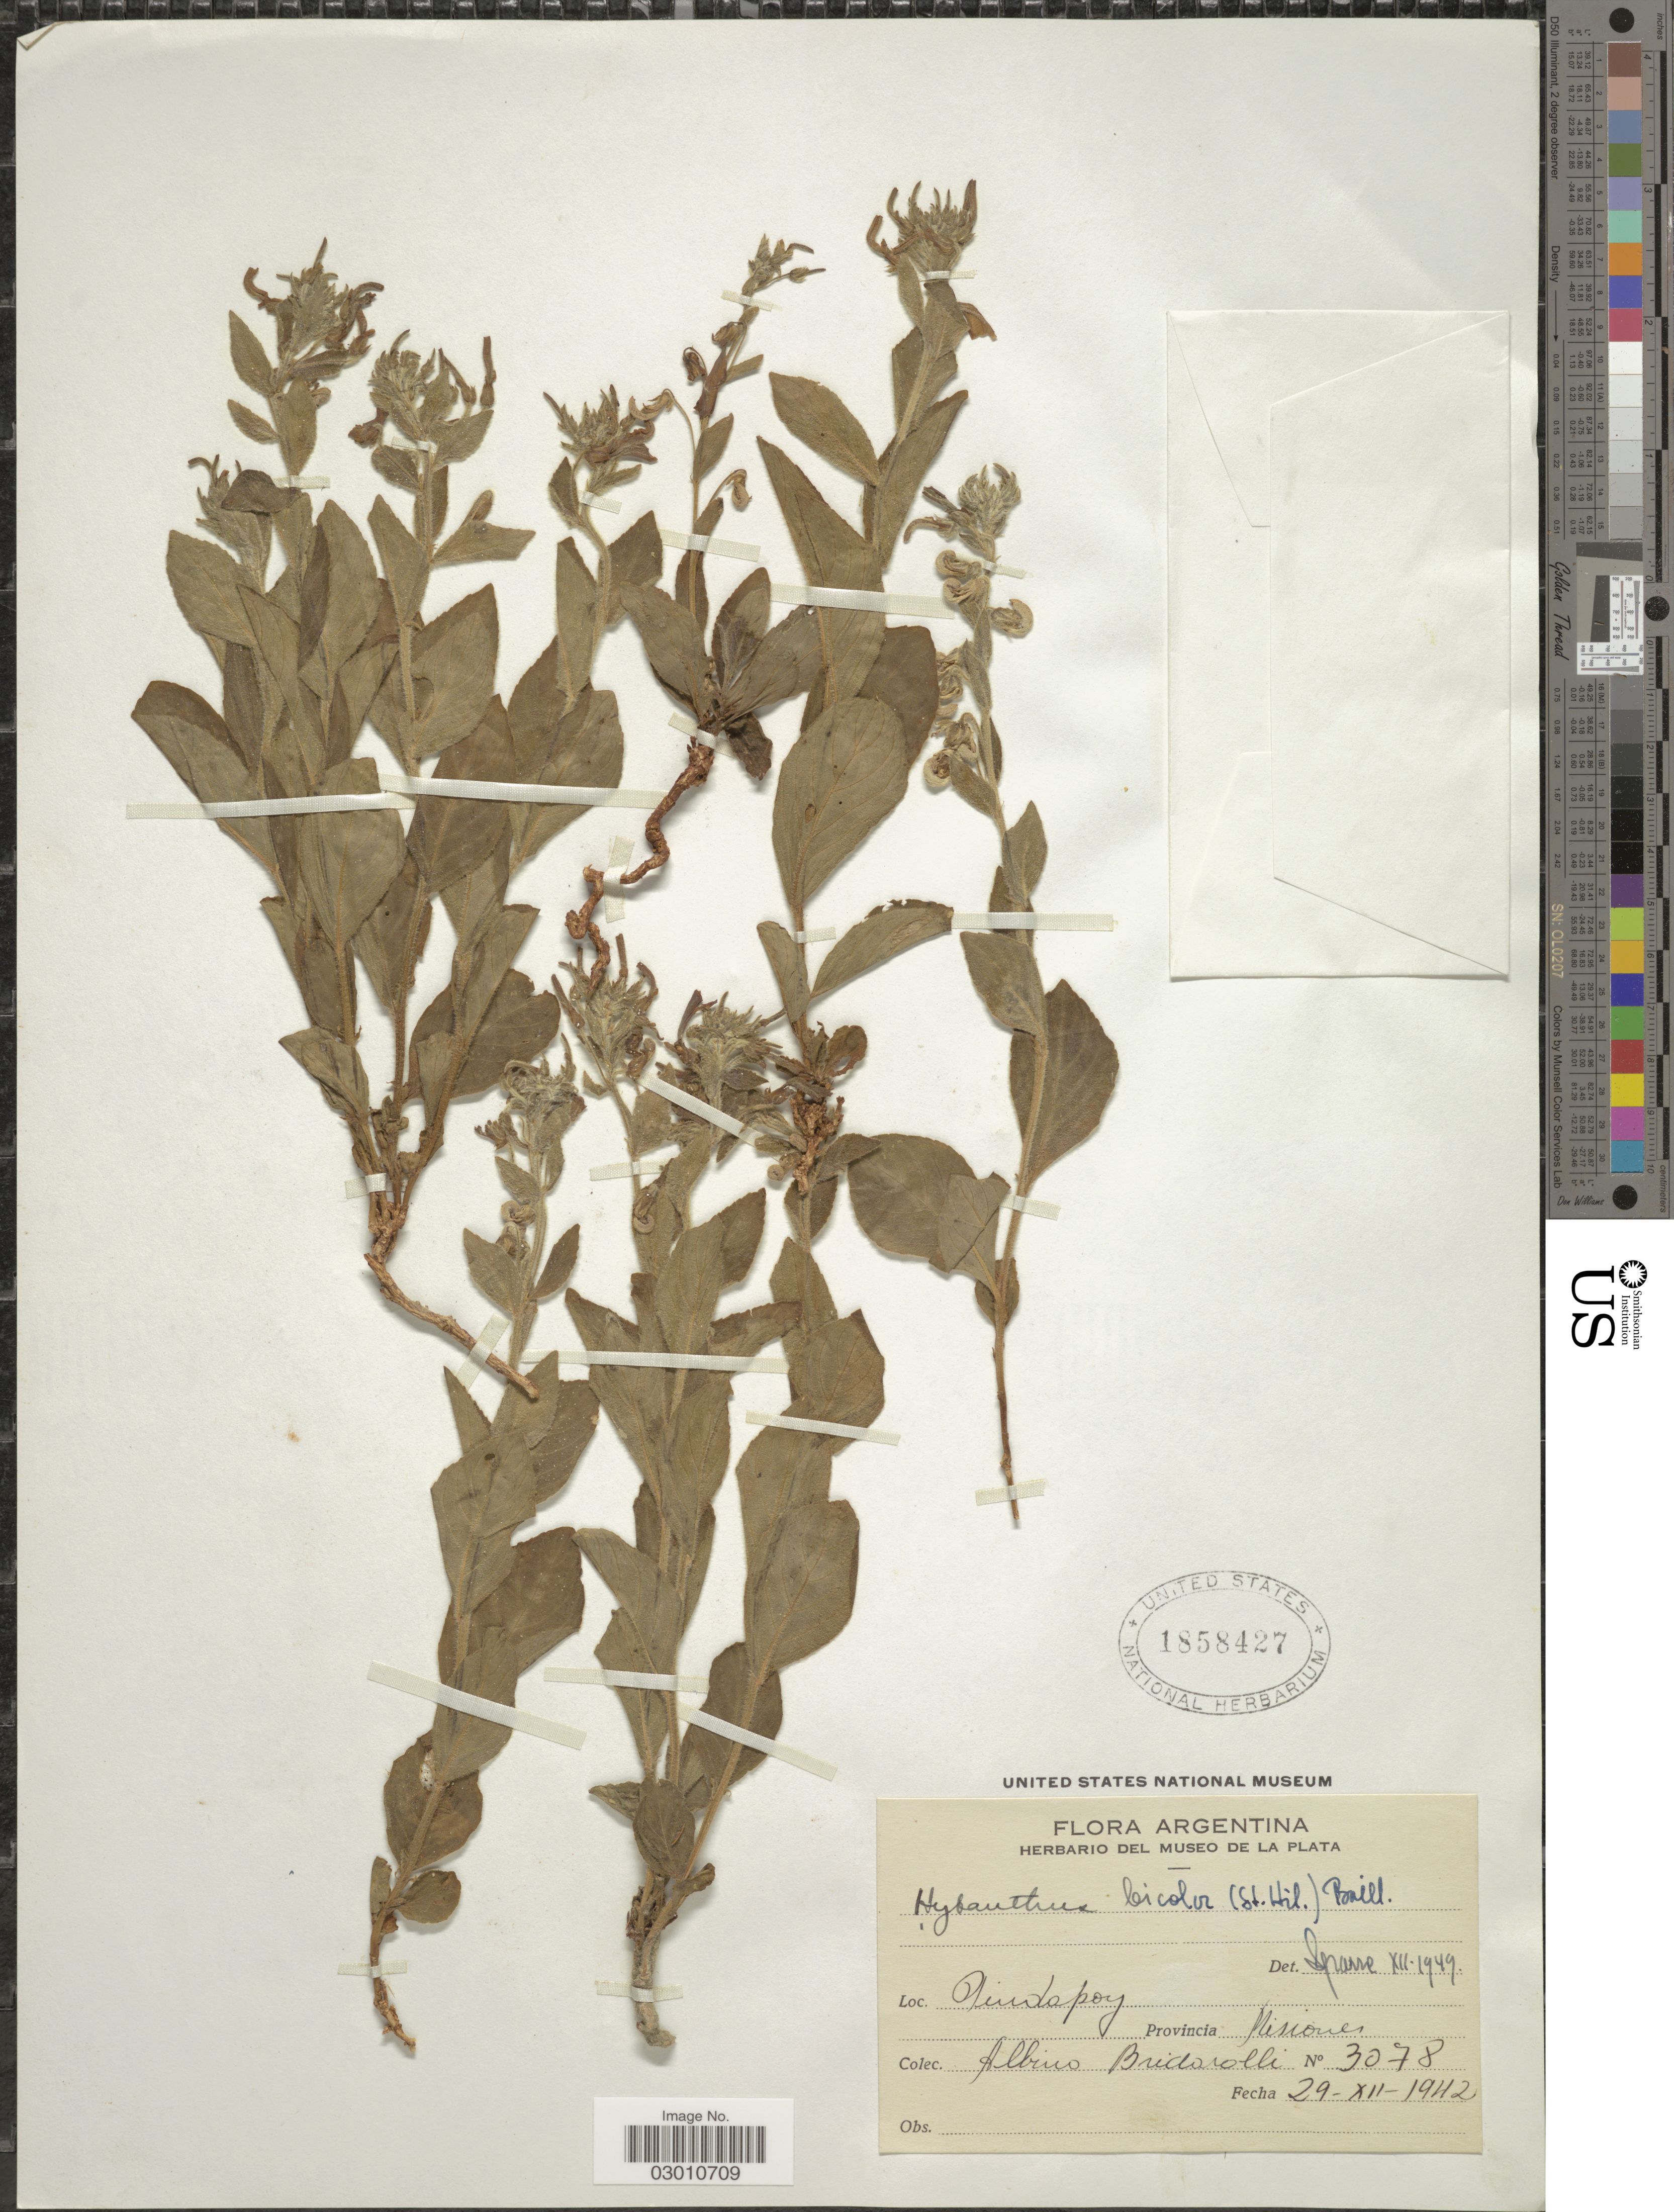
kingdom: Plantae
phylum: Tracheophyta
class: Magnoliopsida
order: Malpighiales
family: Violaceae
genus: Pombalia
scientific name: Pombalia bicolor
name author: (A. St.-Hil.) Paula-Souza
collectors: A. Bridarolli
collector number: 3078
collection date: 1942-12-29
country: Argentina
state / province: Misiones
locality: Pindapoy.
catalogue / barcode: US 1858427